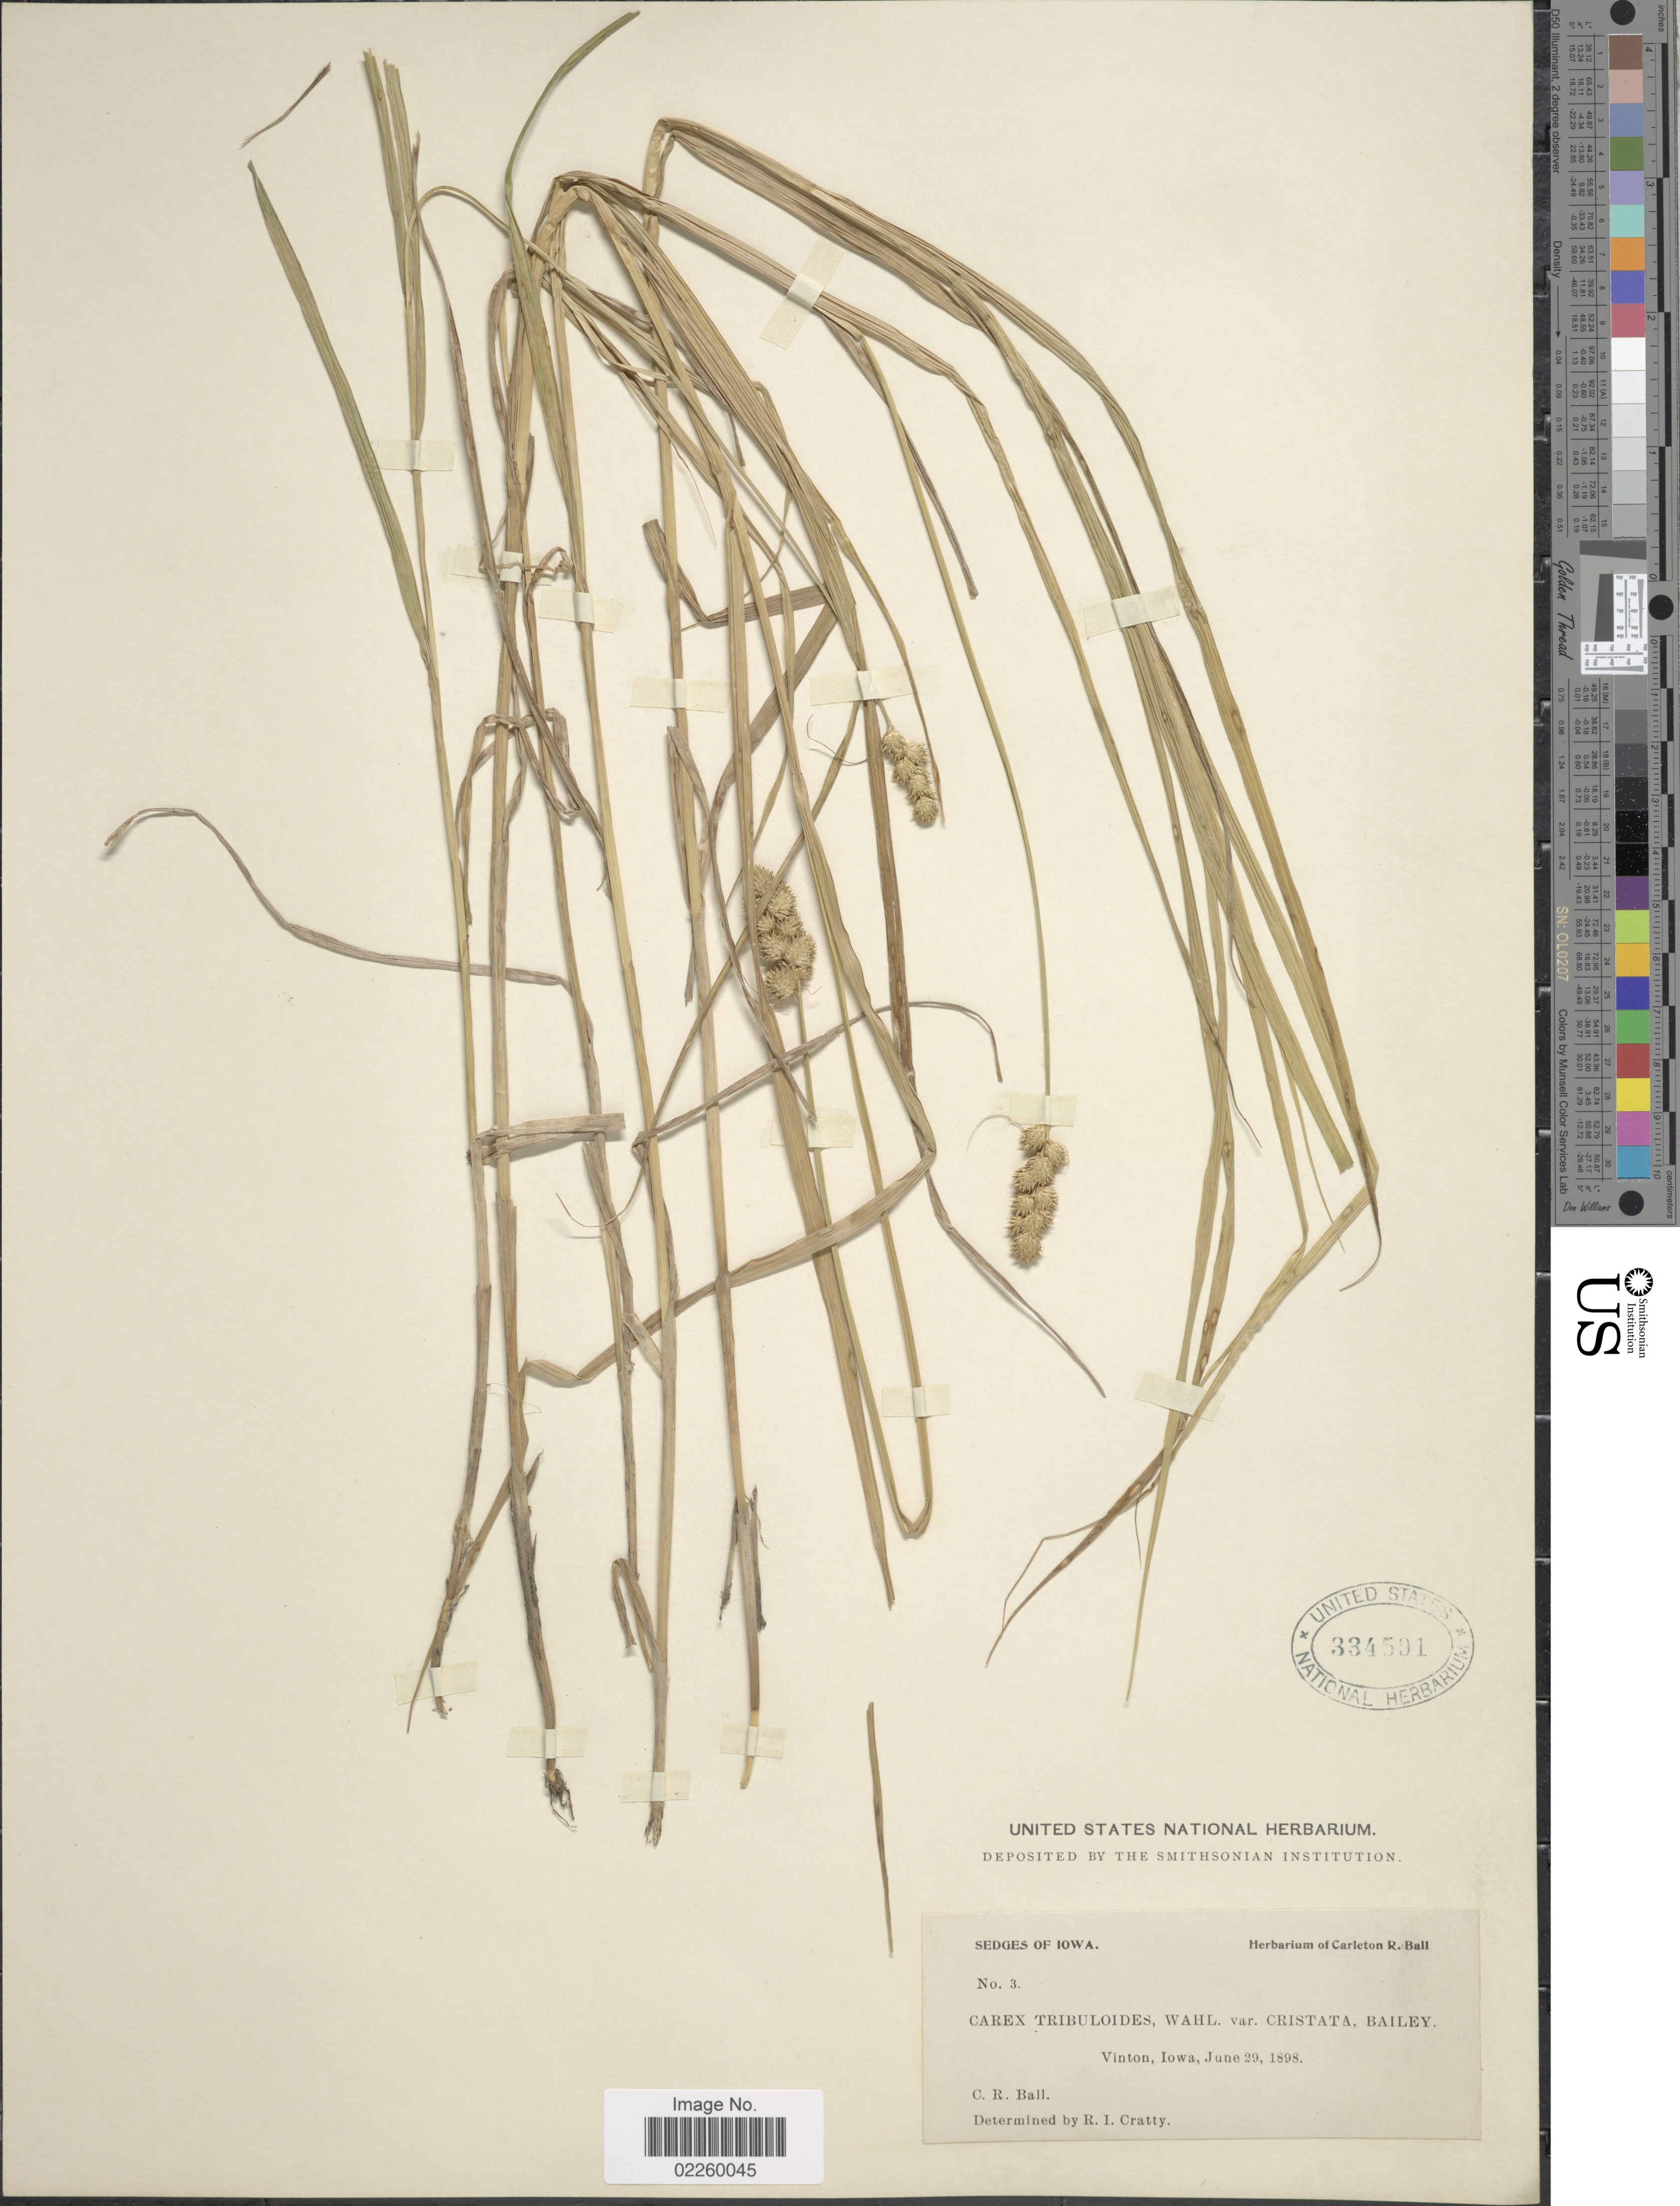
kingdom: Plantae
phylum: Tracheophyta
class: Liliopsida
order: Poales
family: Cyperaceae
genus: Carex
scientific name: Carex cristatella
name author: Britton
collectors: C. R. Ball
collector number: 3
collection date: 1898-06-29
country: United States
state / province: Iowa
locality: Vinton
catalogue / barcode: US 334591